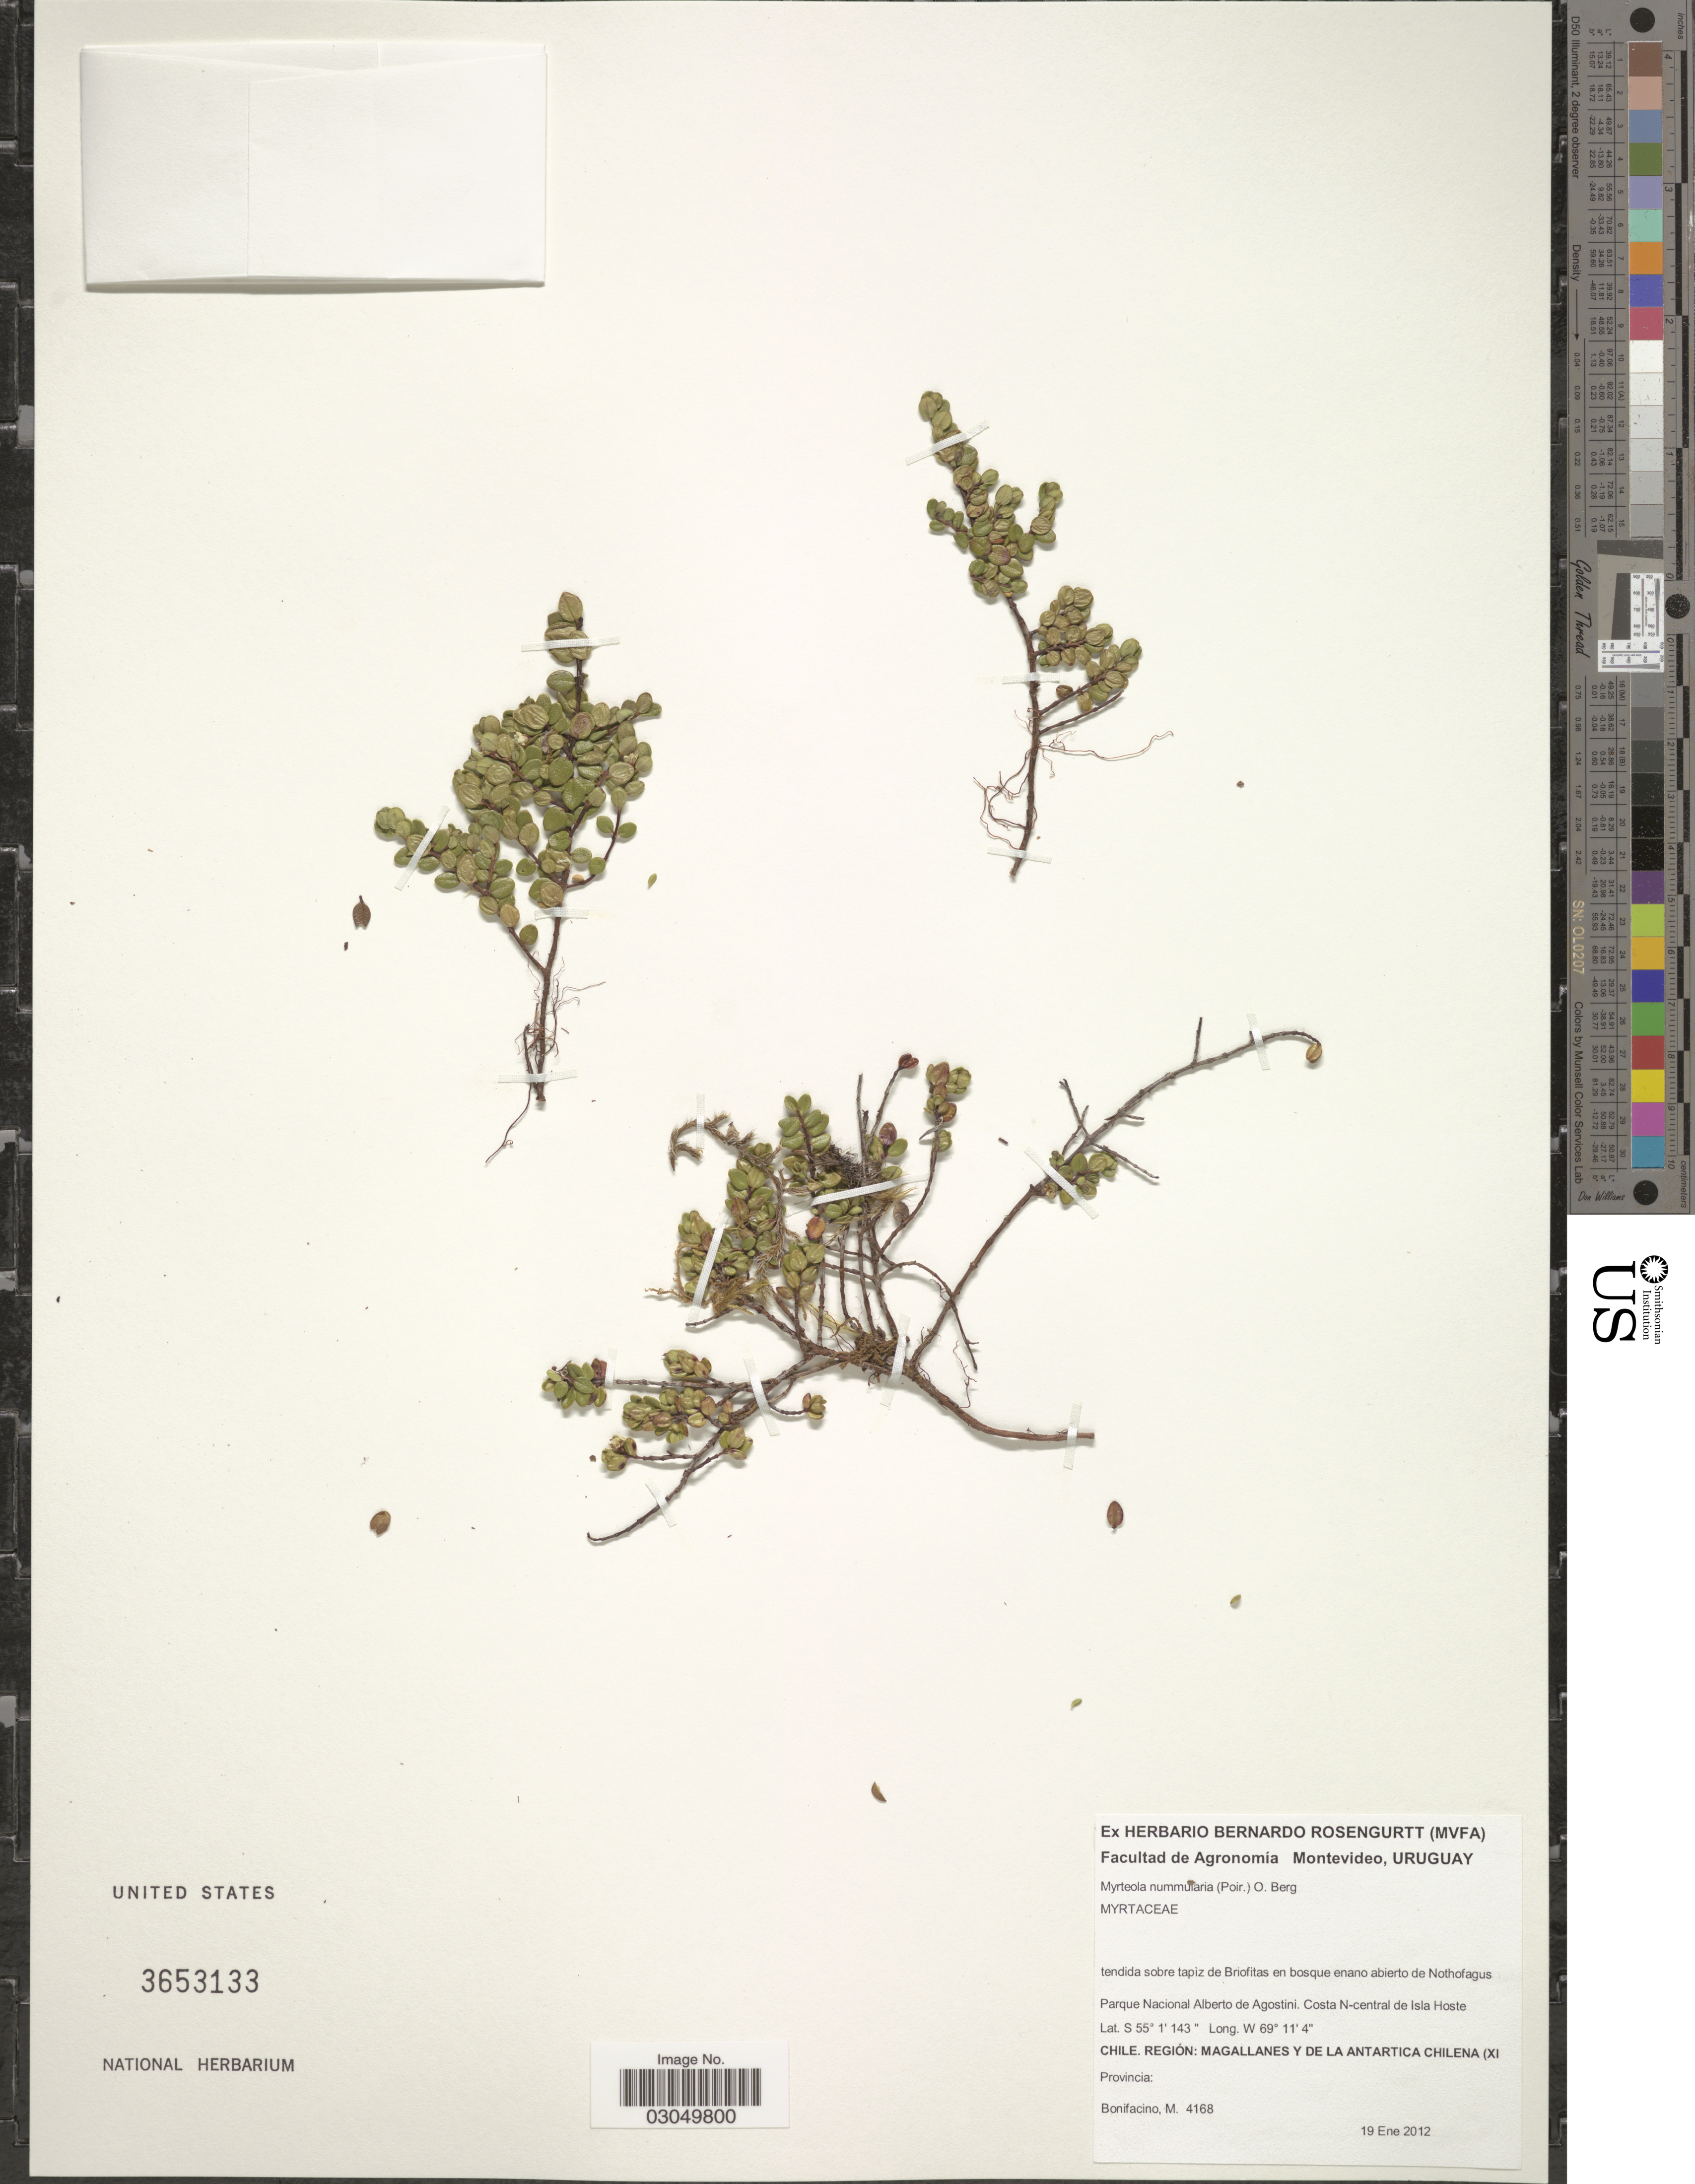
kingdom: Plantae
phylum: Tracheophyta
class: Magnoliopsida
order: Myrtales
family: Myrtaceae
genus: Myrteola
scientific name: Myrteola nummularia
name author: (Lam.) O. Berg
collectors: M. Bonifacino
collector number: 4168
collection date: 2012-01-19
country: Chile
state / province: Magallanes y de la Antártica Chilena (XII)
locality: Parque Nacional Alberto de Agostini. Costa N-central de Isla Hoste. Region: Magallanes y de La Antartica Chilena (XI.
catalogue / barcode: US 3653133